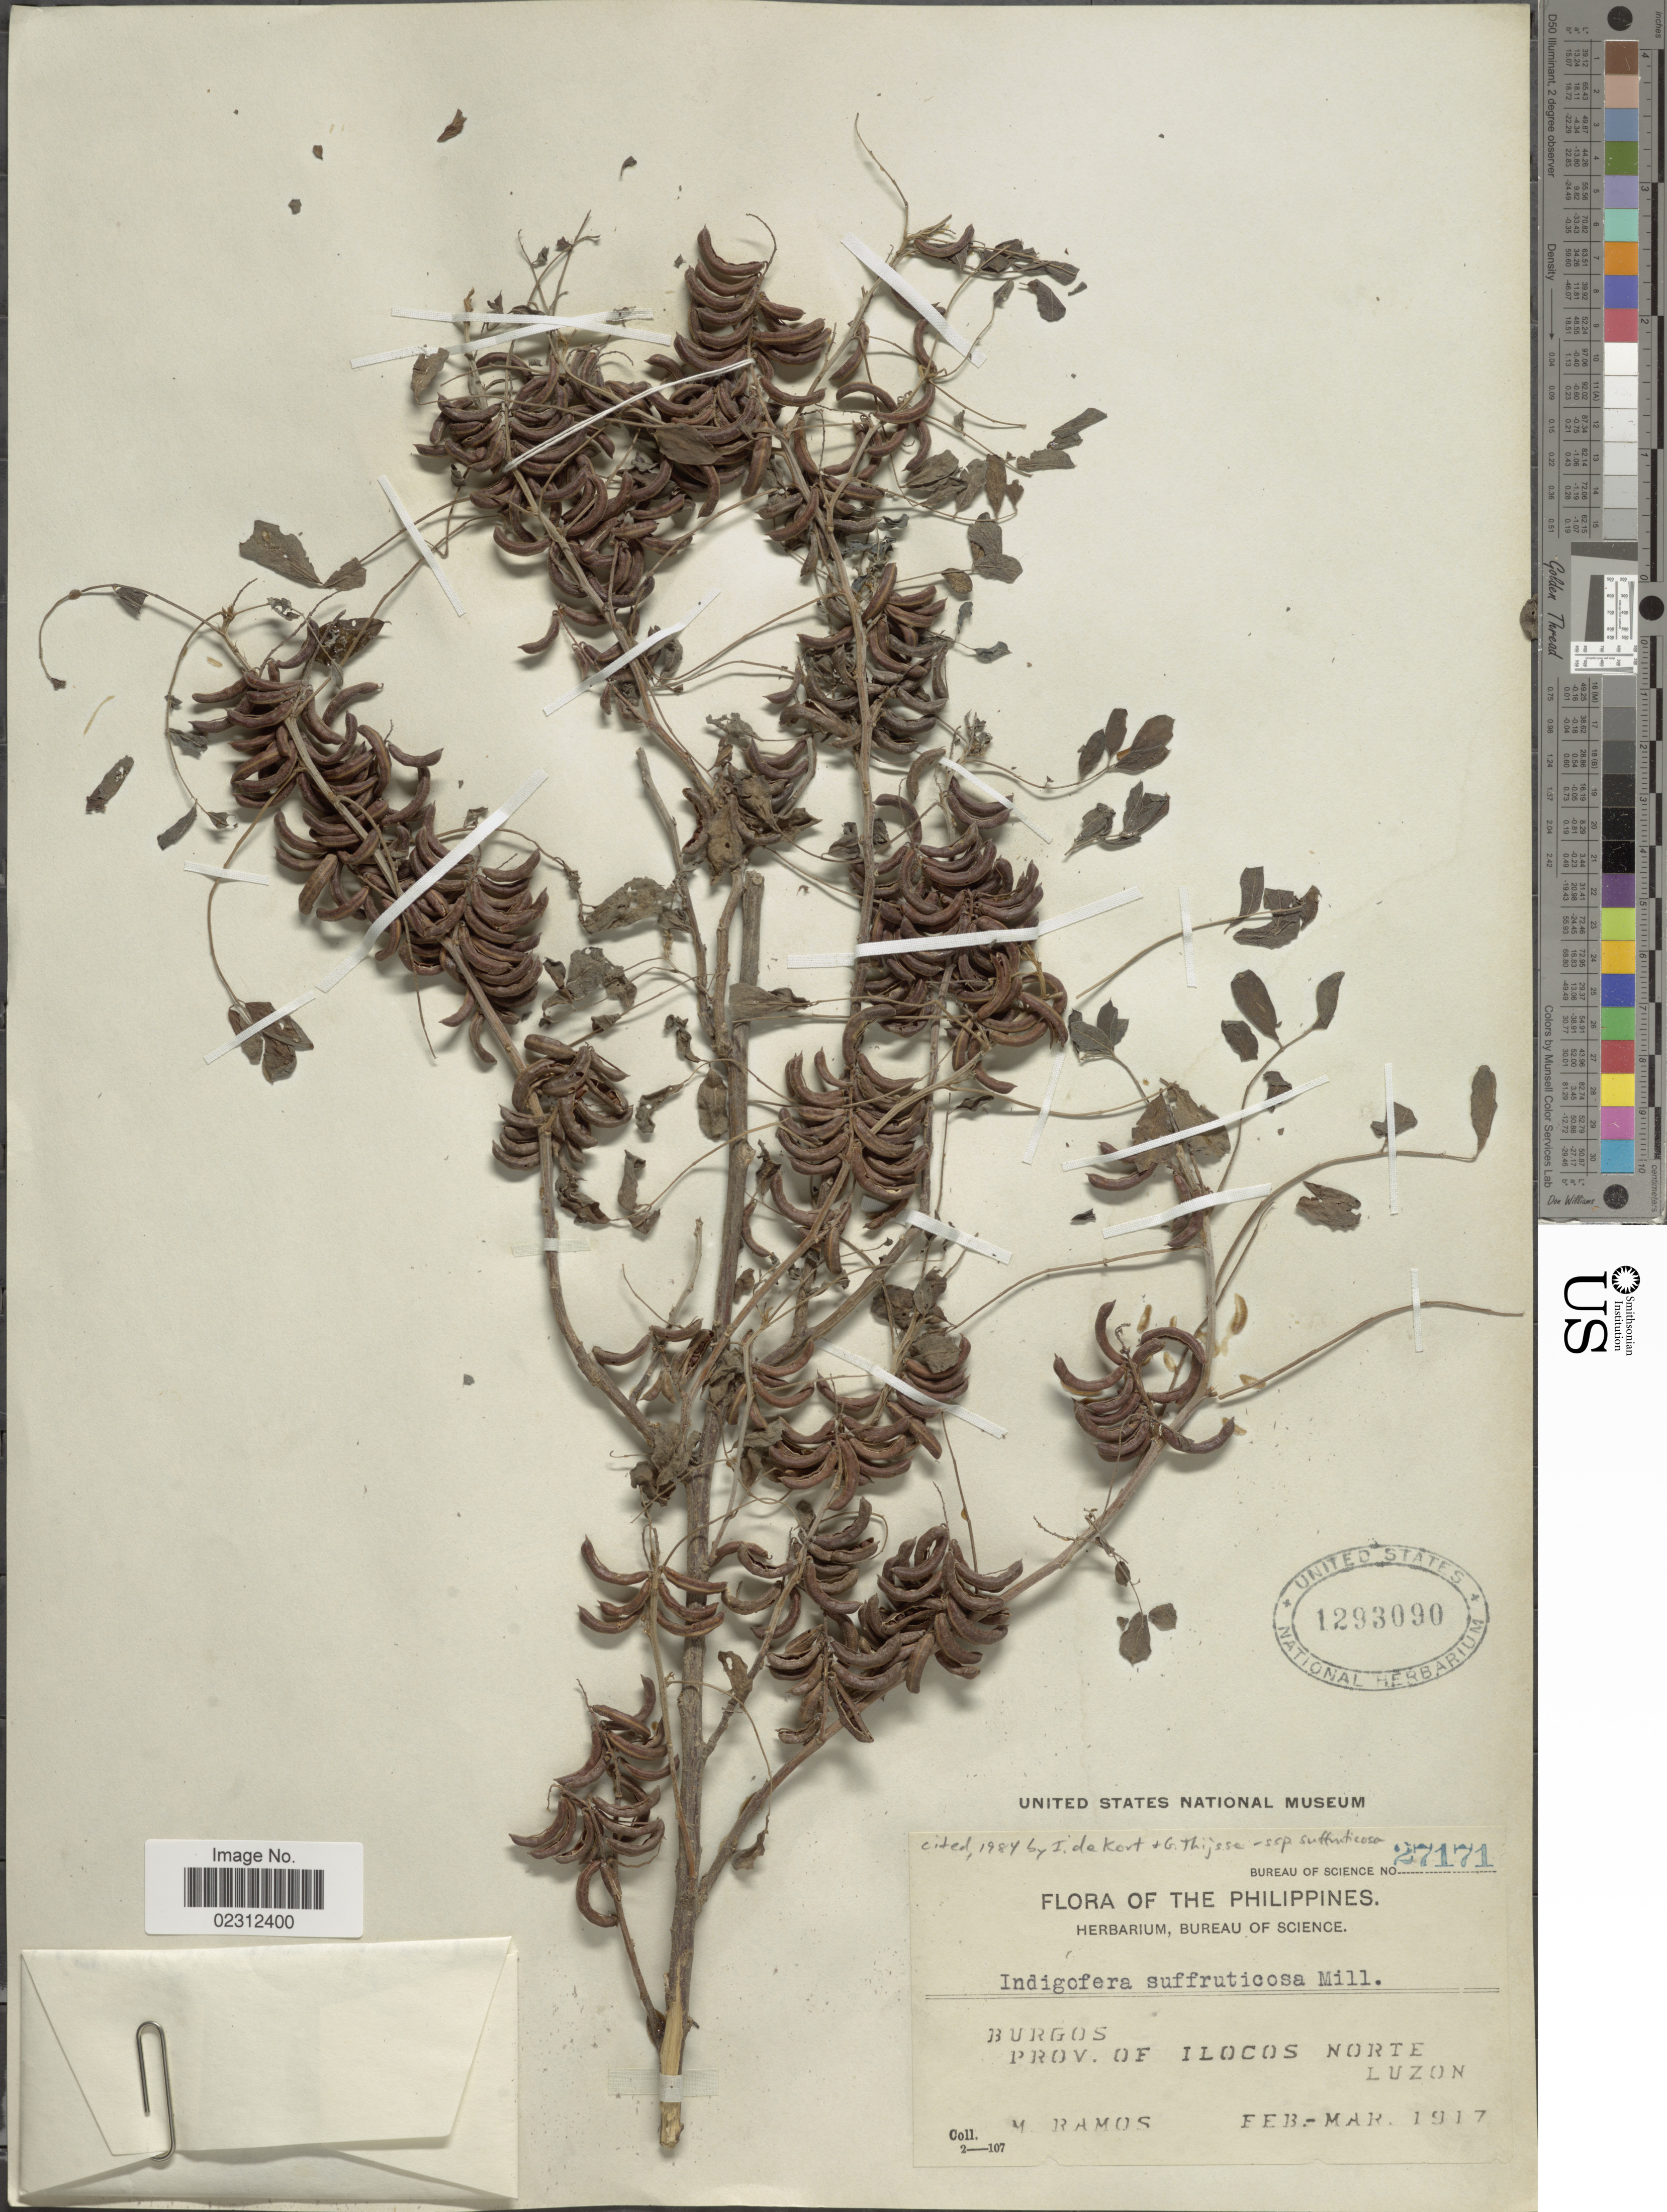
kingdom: Plantae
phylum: Tracheophyta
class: Magnoliopsida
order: Fabales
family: Fabaceae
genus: Indigofera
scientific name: Indigofera suffruticosa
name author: Mill.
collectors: M. Ramos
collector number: Bureau Of Science 27171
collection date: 1917-02/1917-03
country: Philippines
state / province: Ilocos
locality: Burgos, Prov. of Ilocos Norte, Luzon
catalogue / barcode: US 1293090